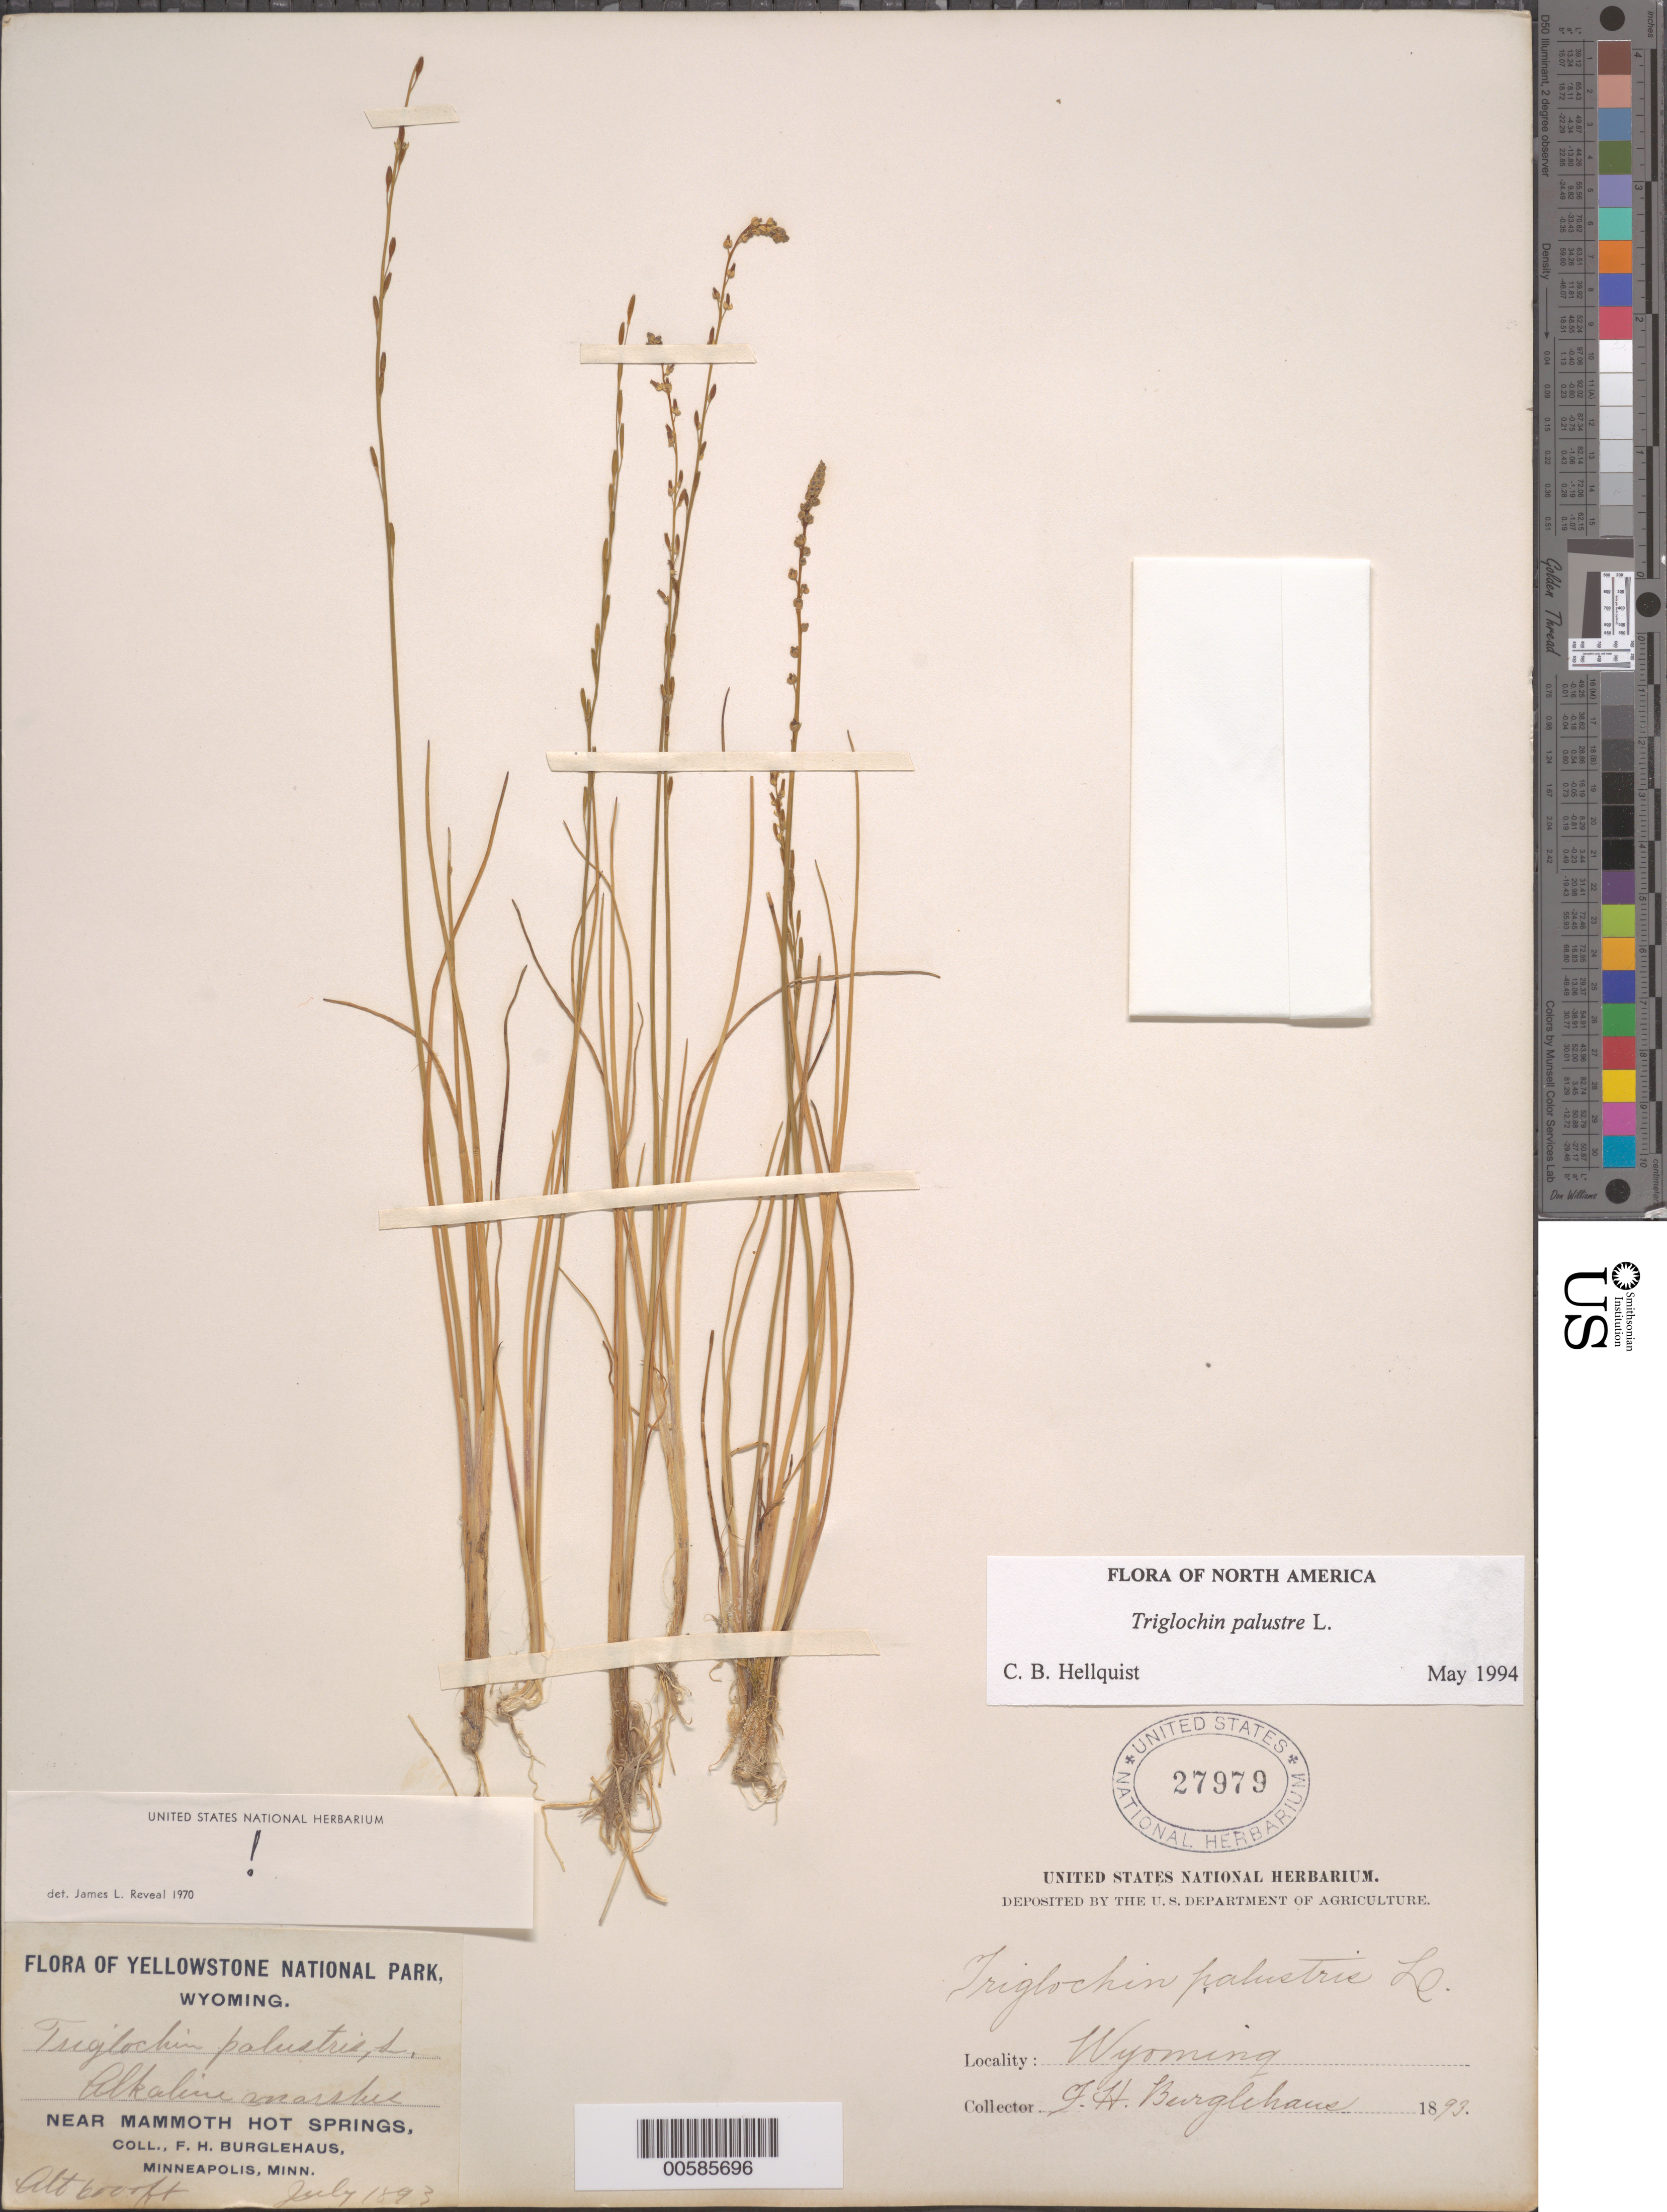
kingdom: Plantae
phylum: Tracheophyta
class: Liliopsida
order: Alismatales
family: Juncaginaceae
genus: Triglochin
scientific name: Triglochin palustris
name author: L.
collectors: J. Burglehaus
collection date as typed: Jul 1893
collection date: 1893-07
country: United States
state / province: Wyoming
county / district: Park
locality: Near Mammoth Hot Springs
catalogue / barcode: US 27979